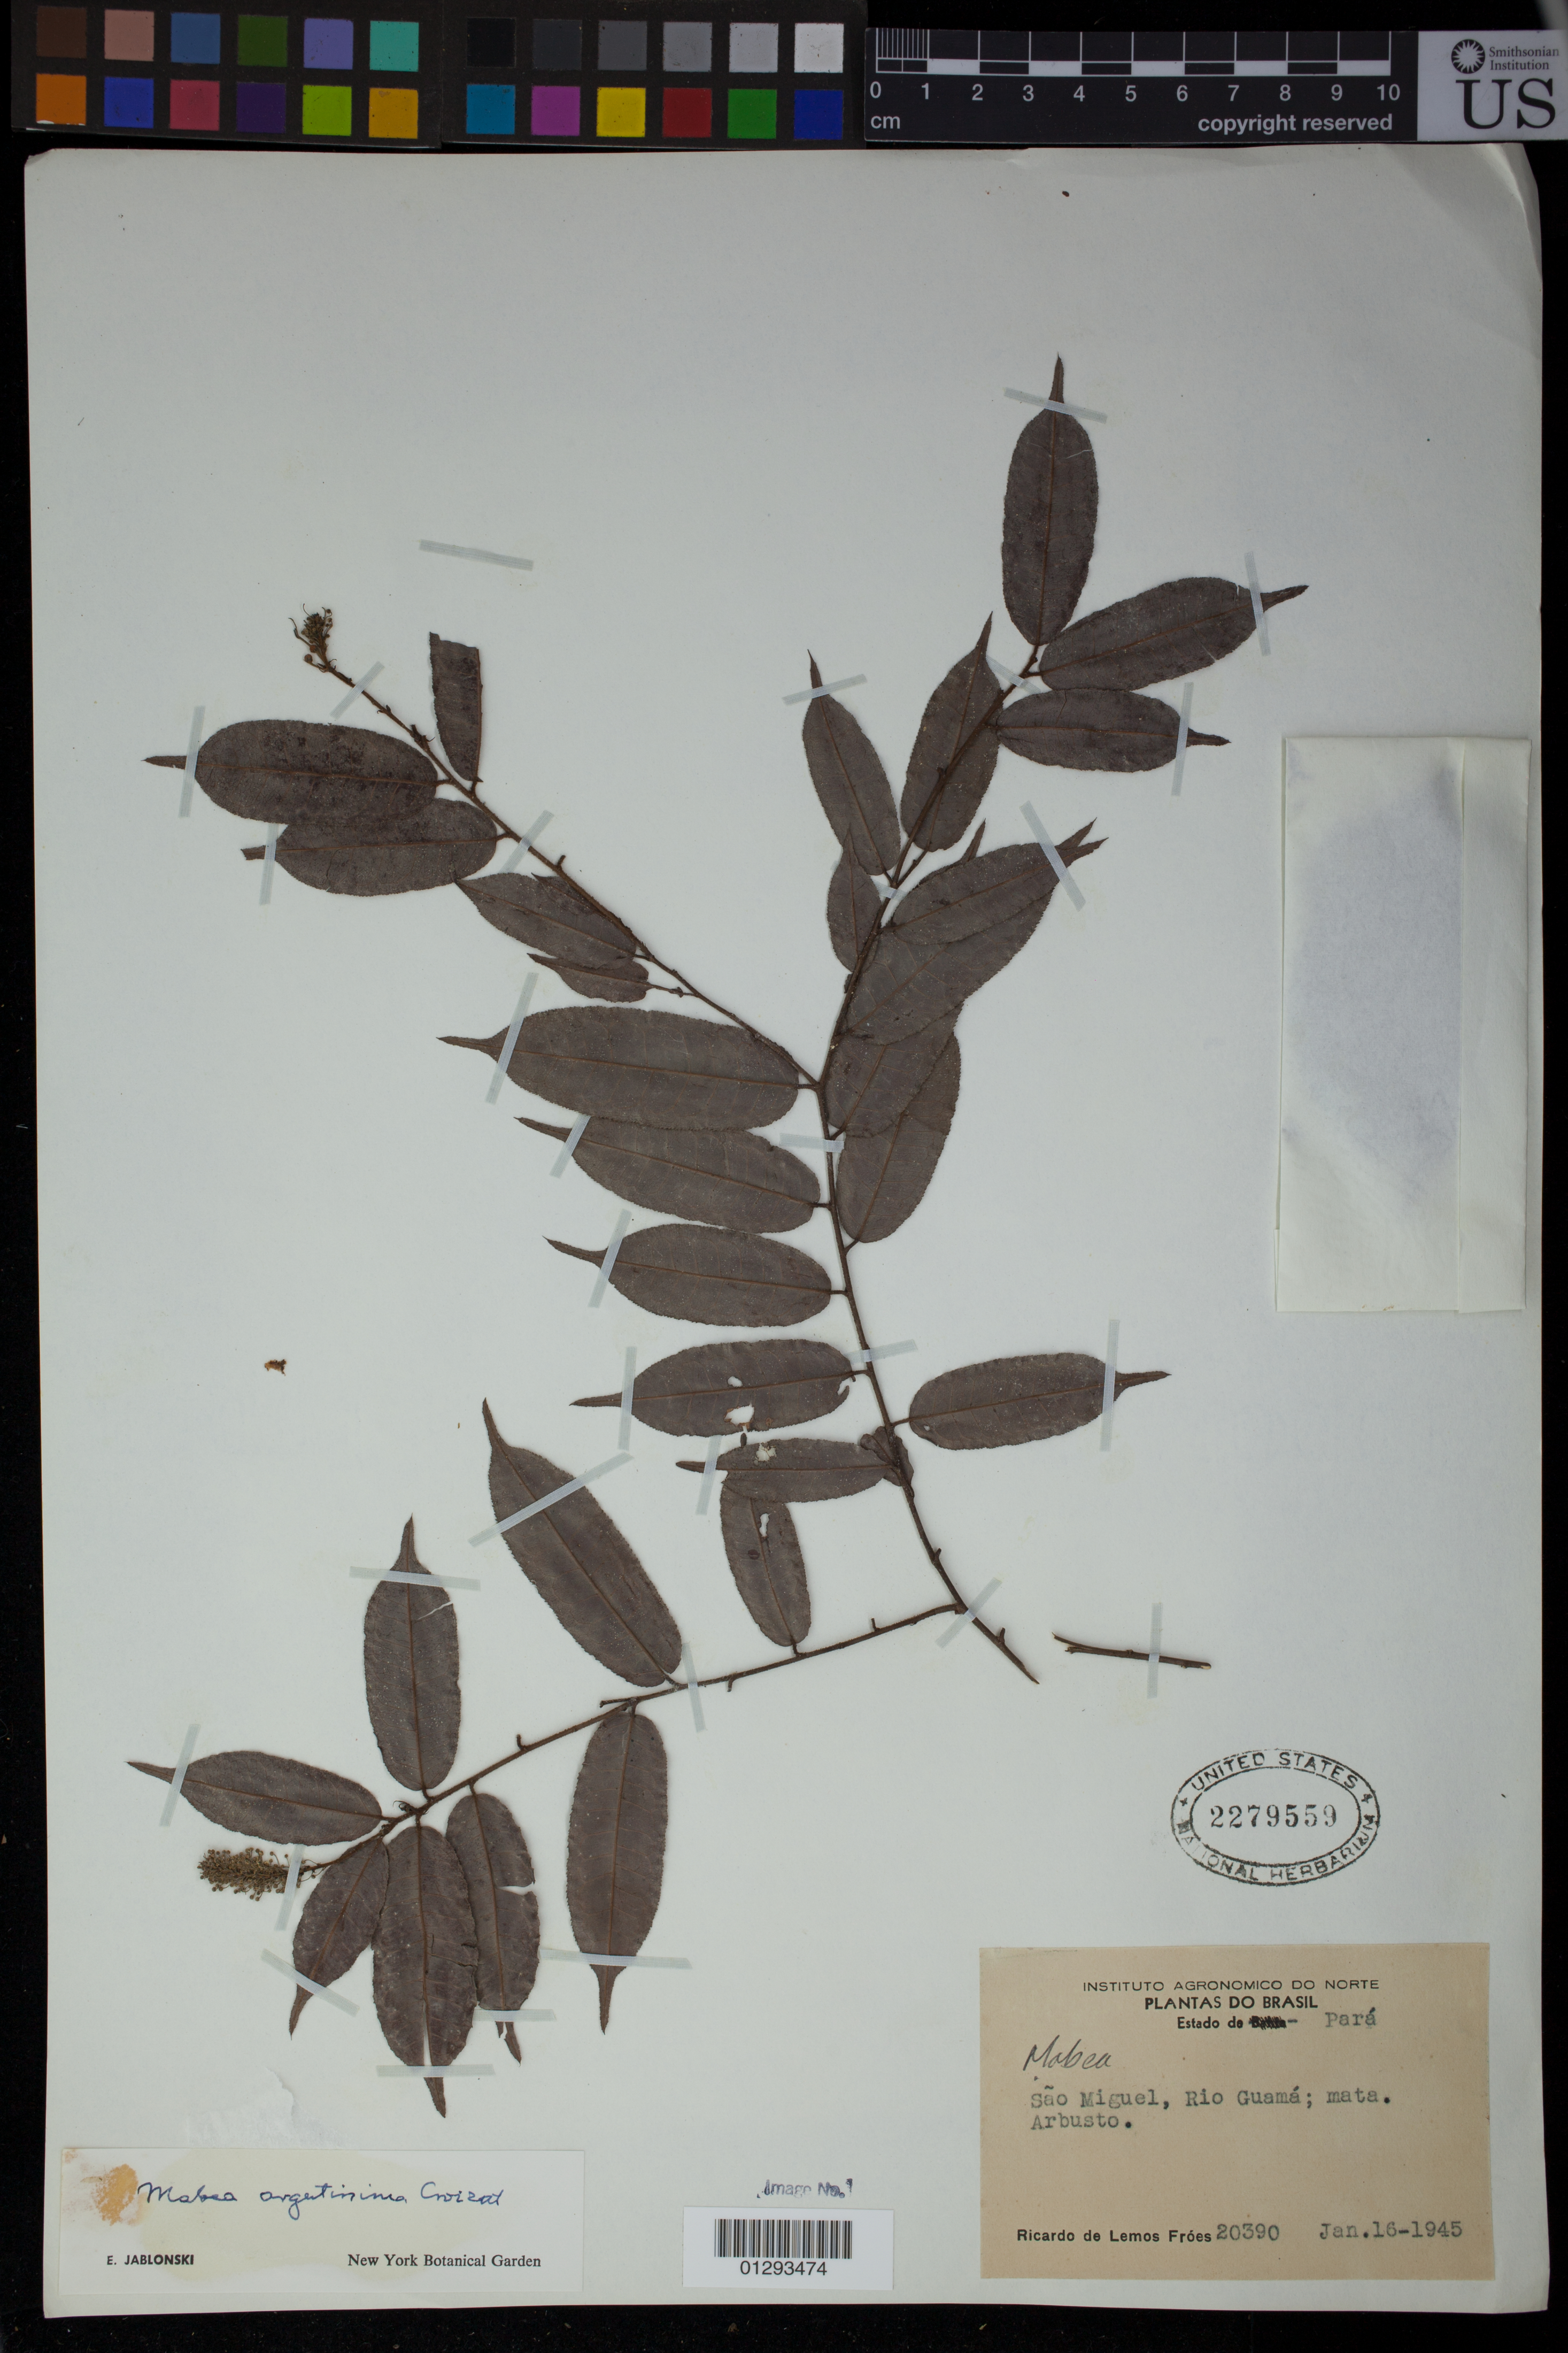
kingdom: Plantae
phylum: Tracheophyta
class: Magnoliopsida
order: Malpighiales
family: Euphorbiaceae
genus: Mabea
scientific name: Mabea subsessilis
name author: Pax & K. Hoffm.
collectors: R. L. Fróes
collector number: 20390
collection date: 1945-01-16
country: Brazil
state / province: Pará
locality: Sao Miguel, Rio Guama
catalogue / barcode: US 2279559